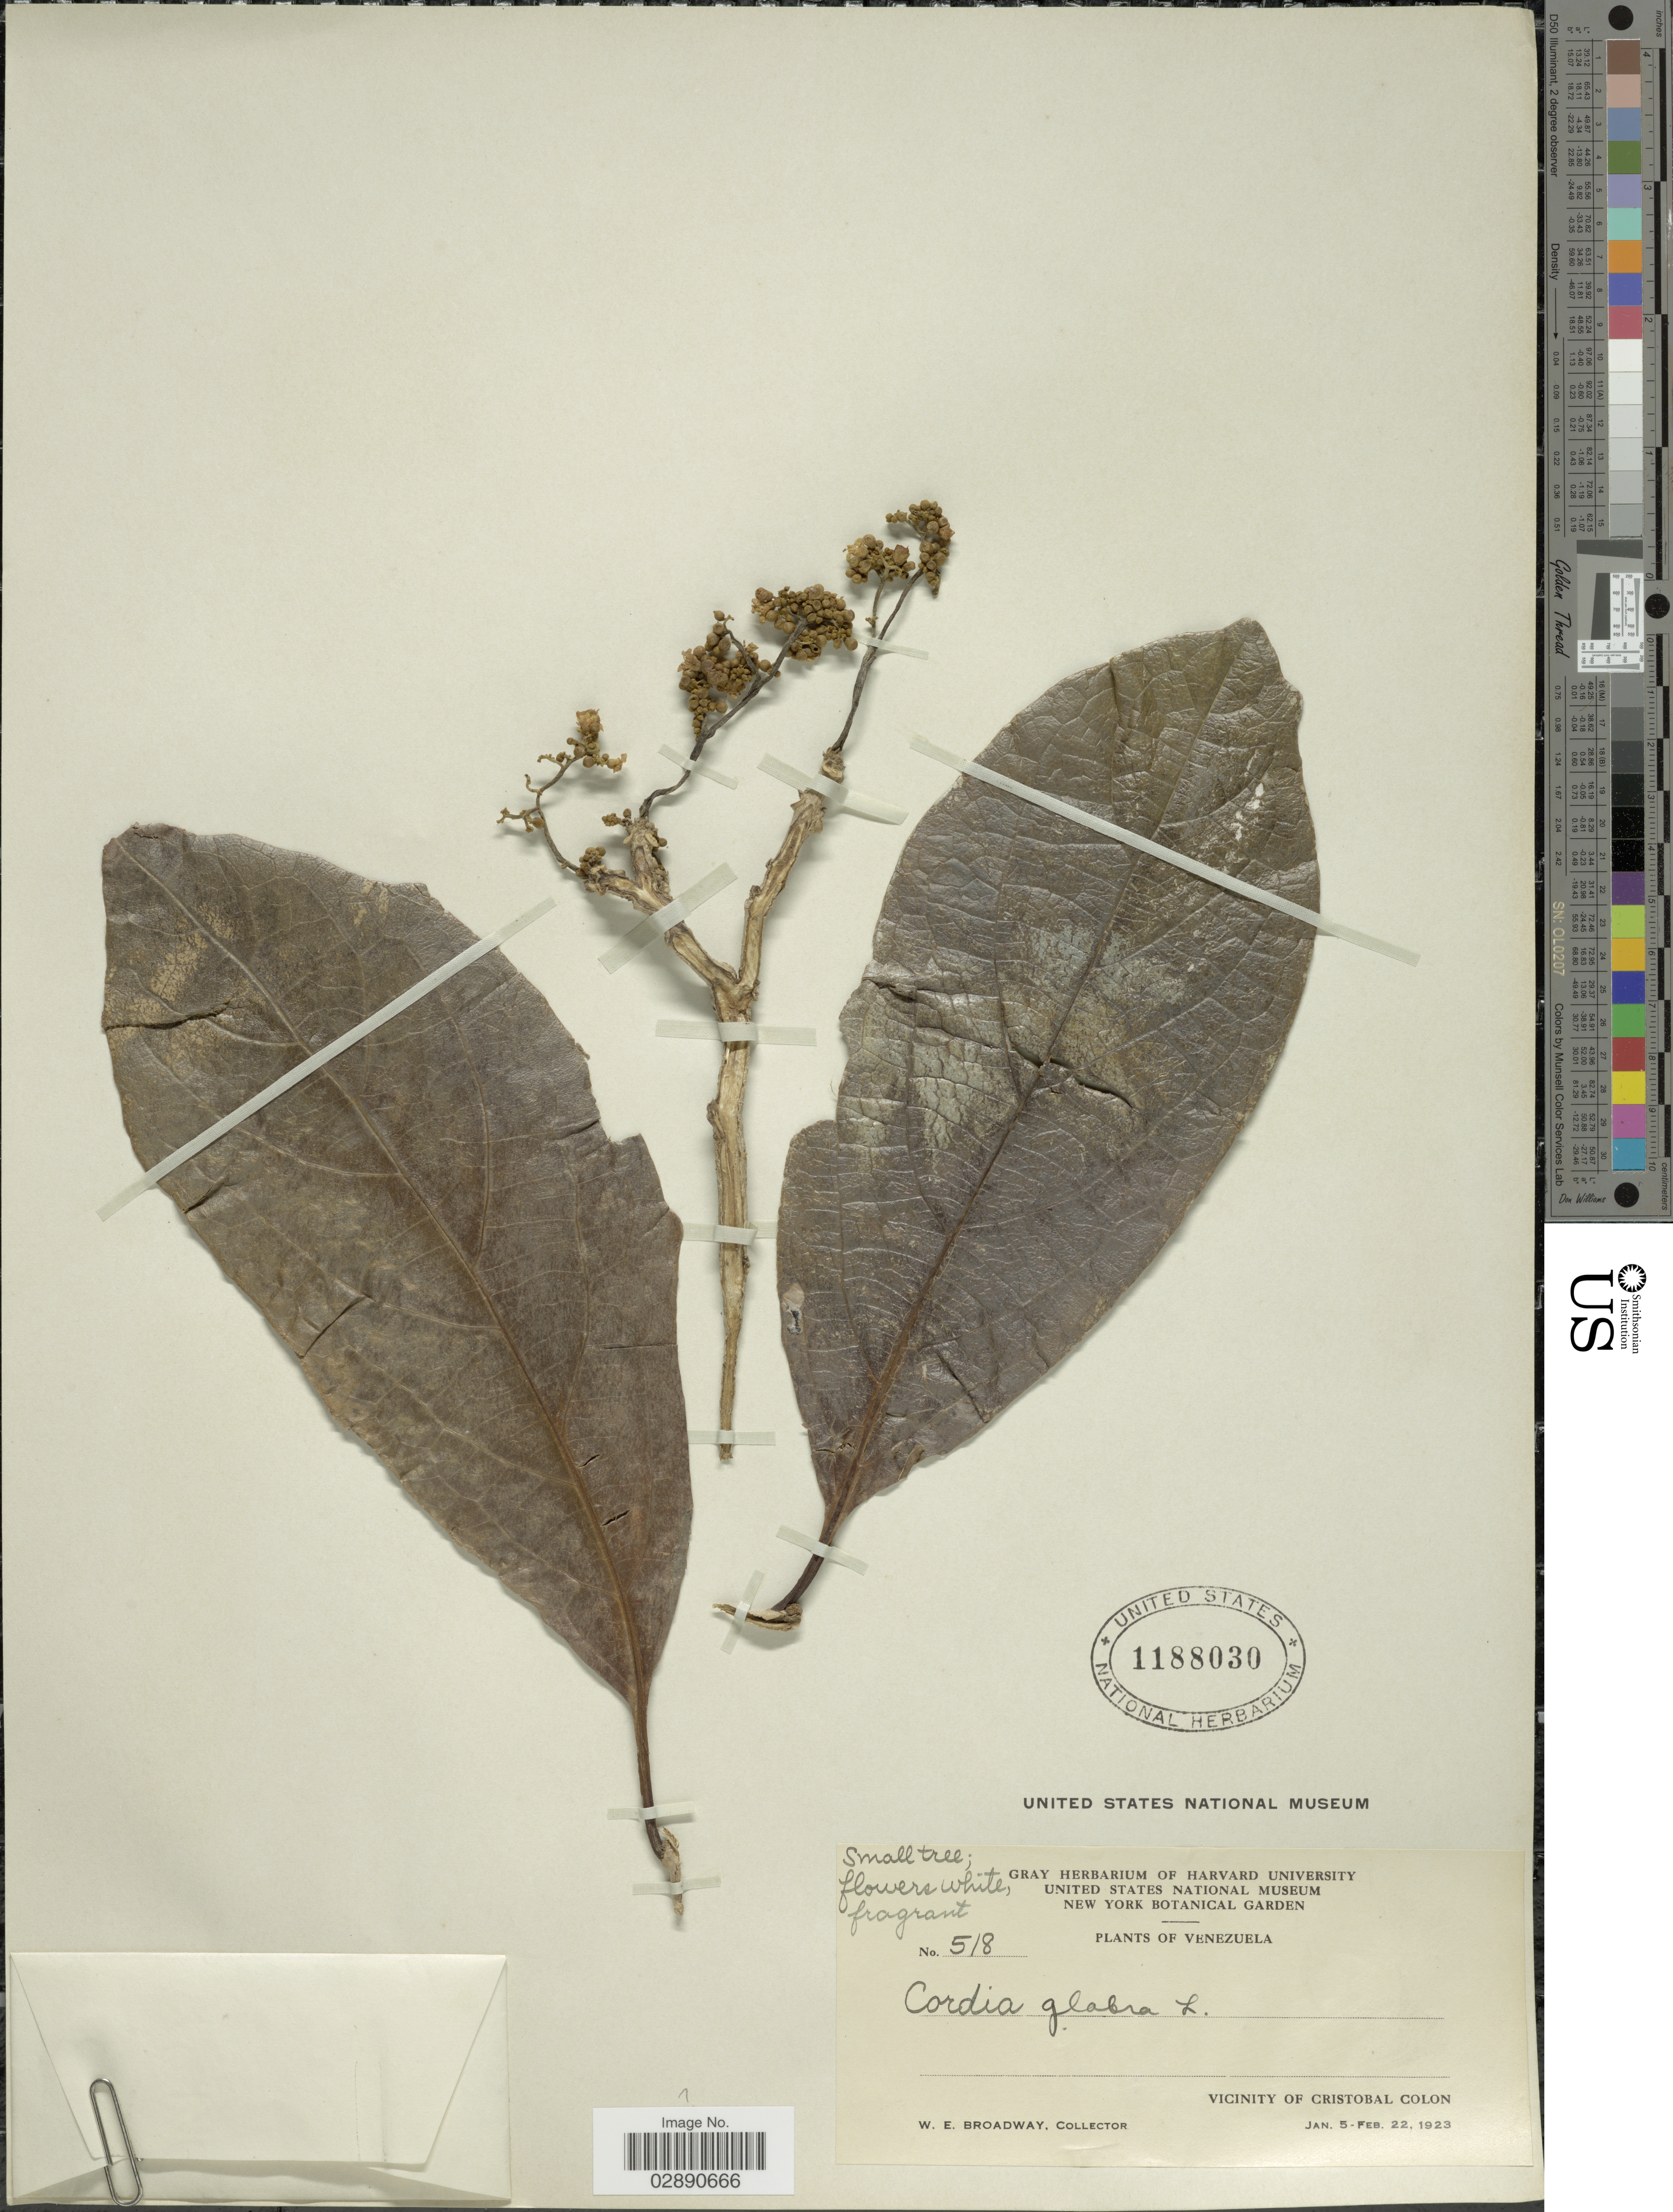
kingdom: Plantae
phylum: Tracheophyta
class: Magnoliopsida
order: Boraginales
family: Cordiaceae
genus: Cordia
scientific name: Cordia collococca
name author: L.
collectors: W. E. Broadway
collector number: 518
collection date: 1923-01-05/1923-02-22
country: Venezuela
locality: Vicinity of Cristobal Colon.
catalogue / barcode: US 1188030